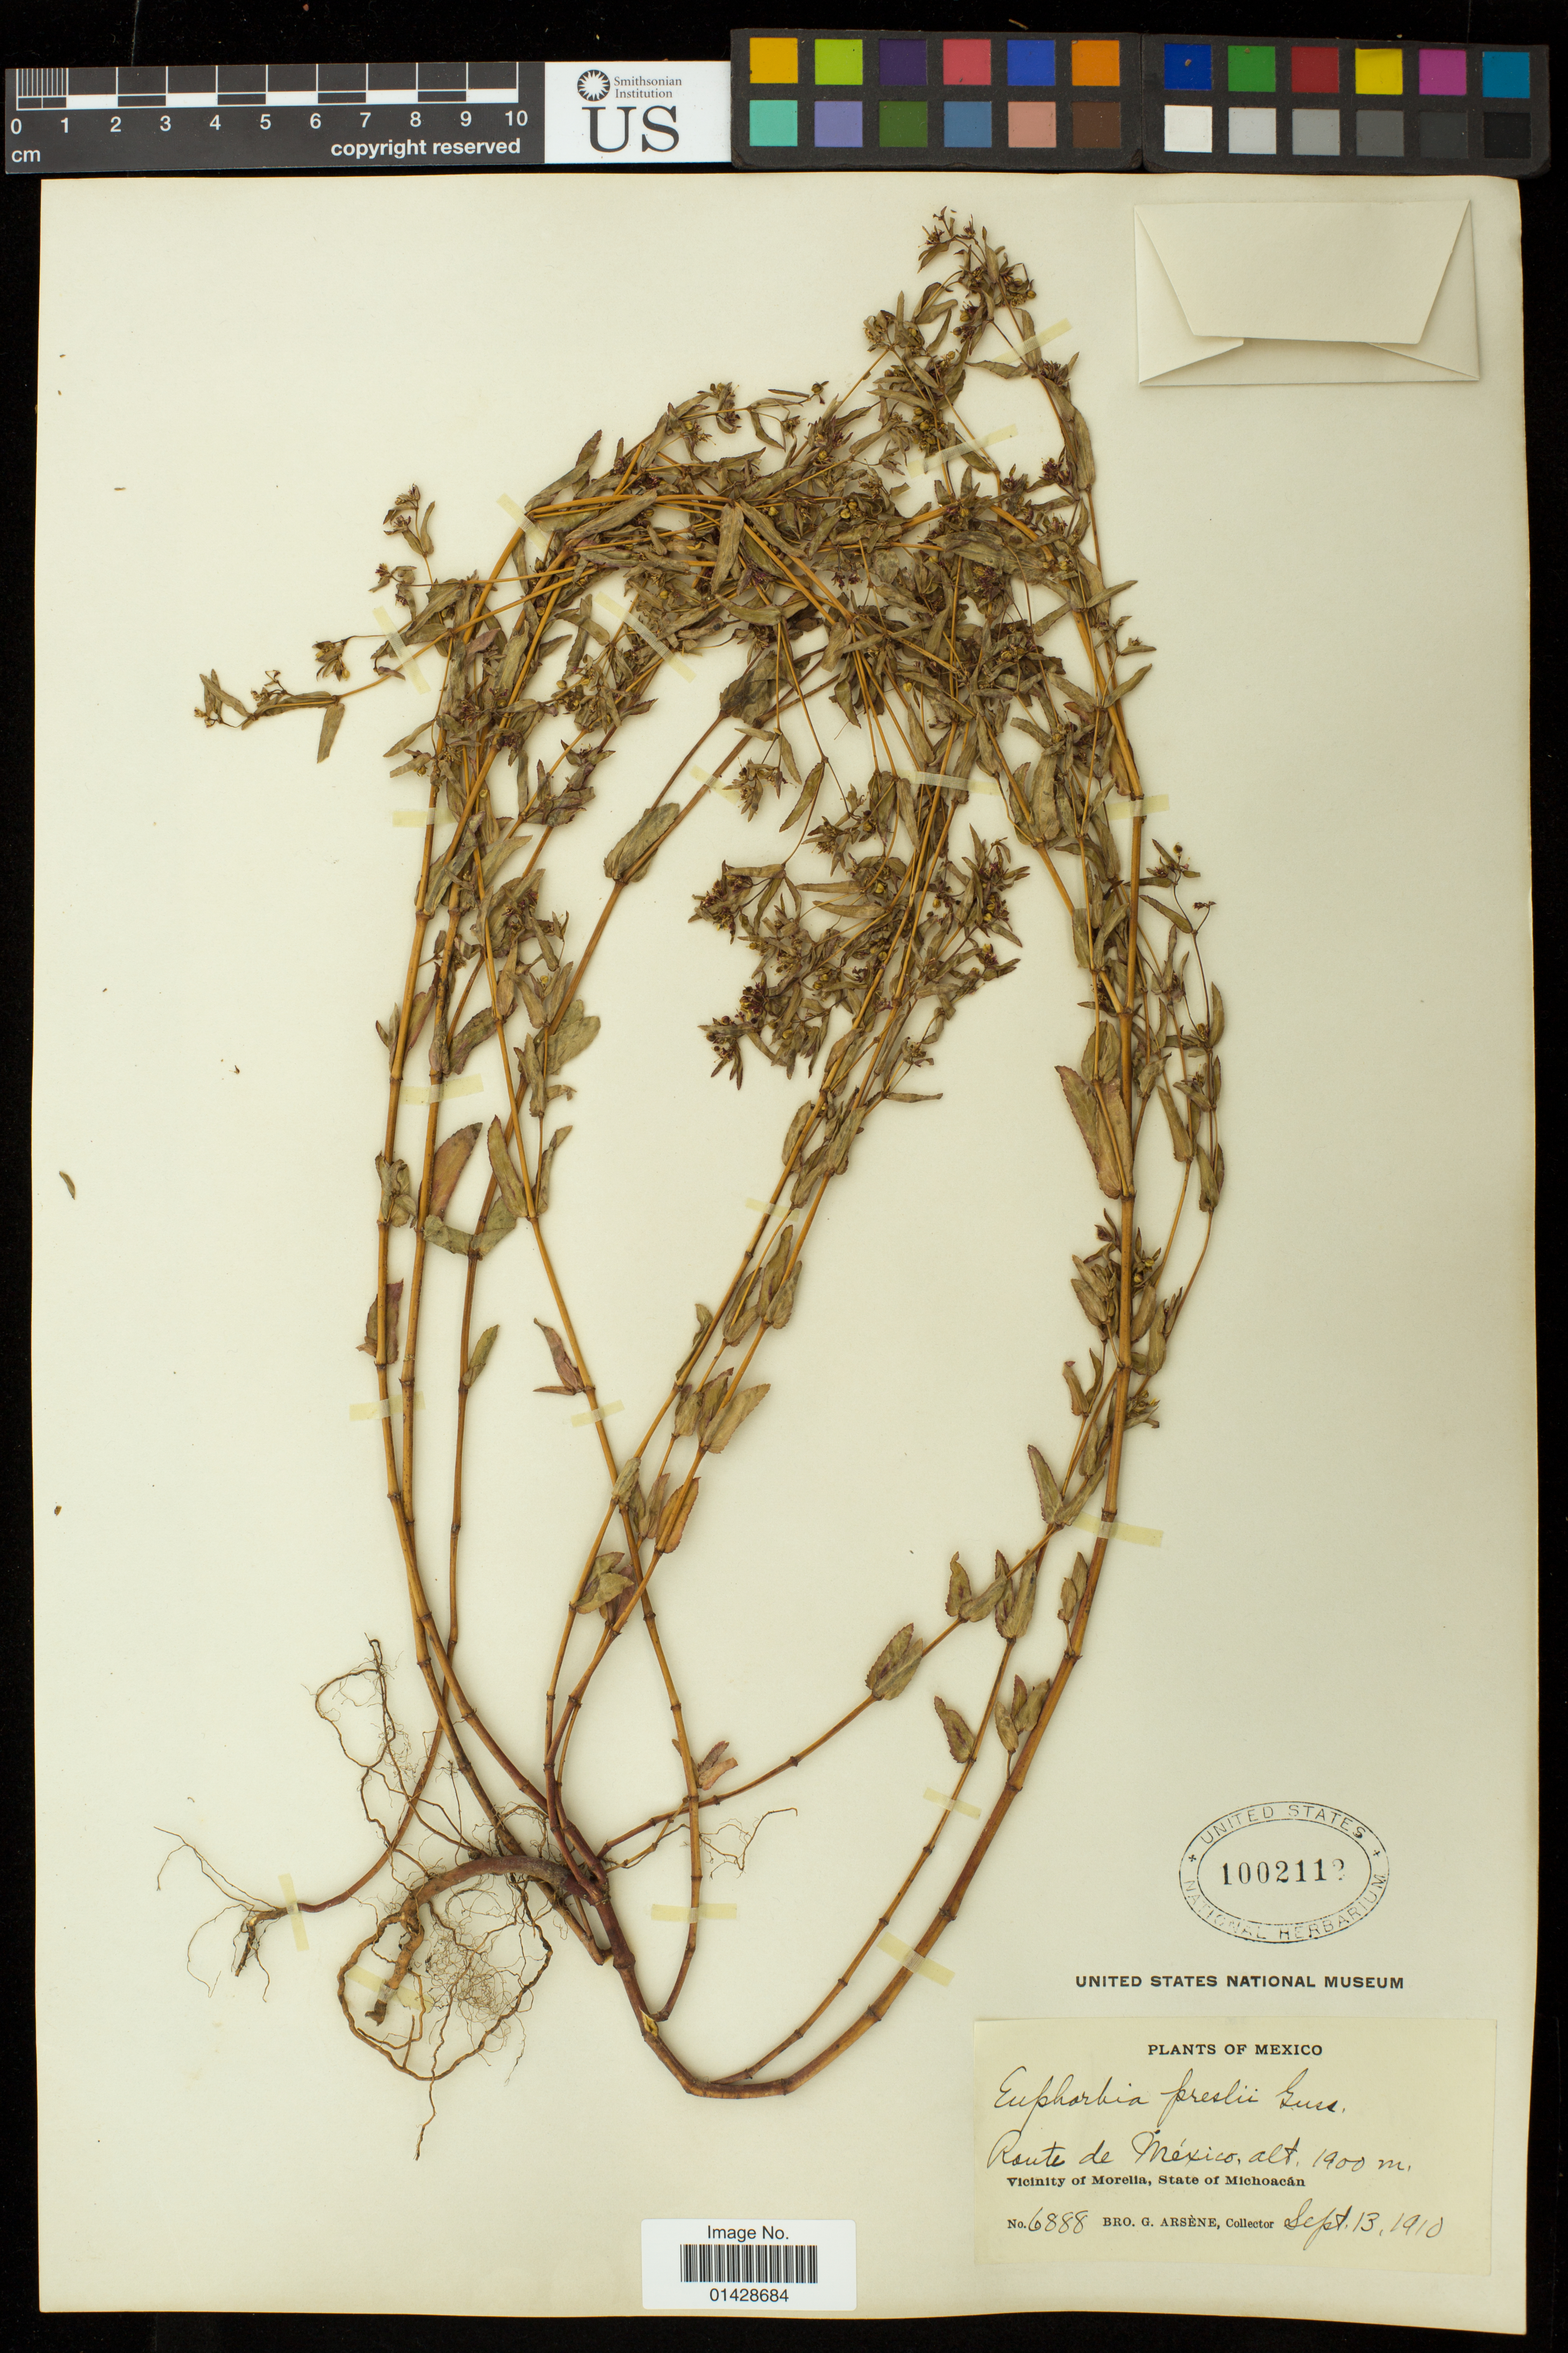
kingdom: Plantae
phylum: Tracheophyta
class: Magnoliopsida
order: Malpighiales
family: Euphorbiaceae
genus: Euphorbia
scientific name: Euphorbia nutans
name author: Lag.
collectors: Bro. G. Arsène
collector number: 6888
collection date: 1910-09-13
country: Mexico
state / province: Michoacán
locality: Route de Mexico; Vicinity of Morelia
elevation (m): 1900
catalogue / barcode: US 1002112